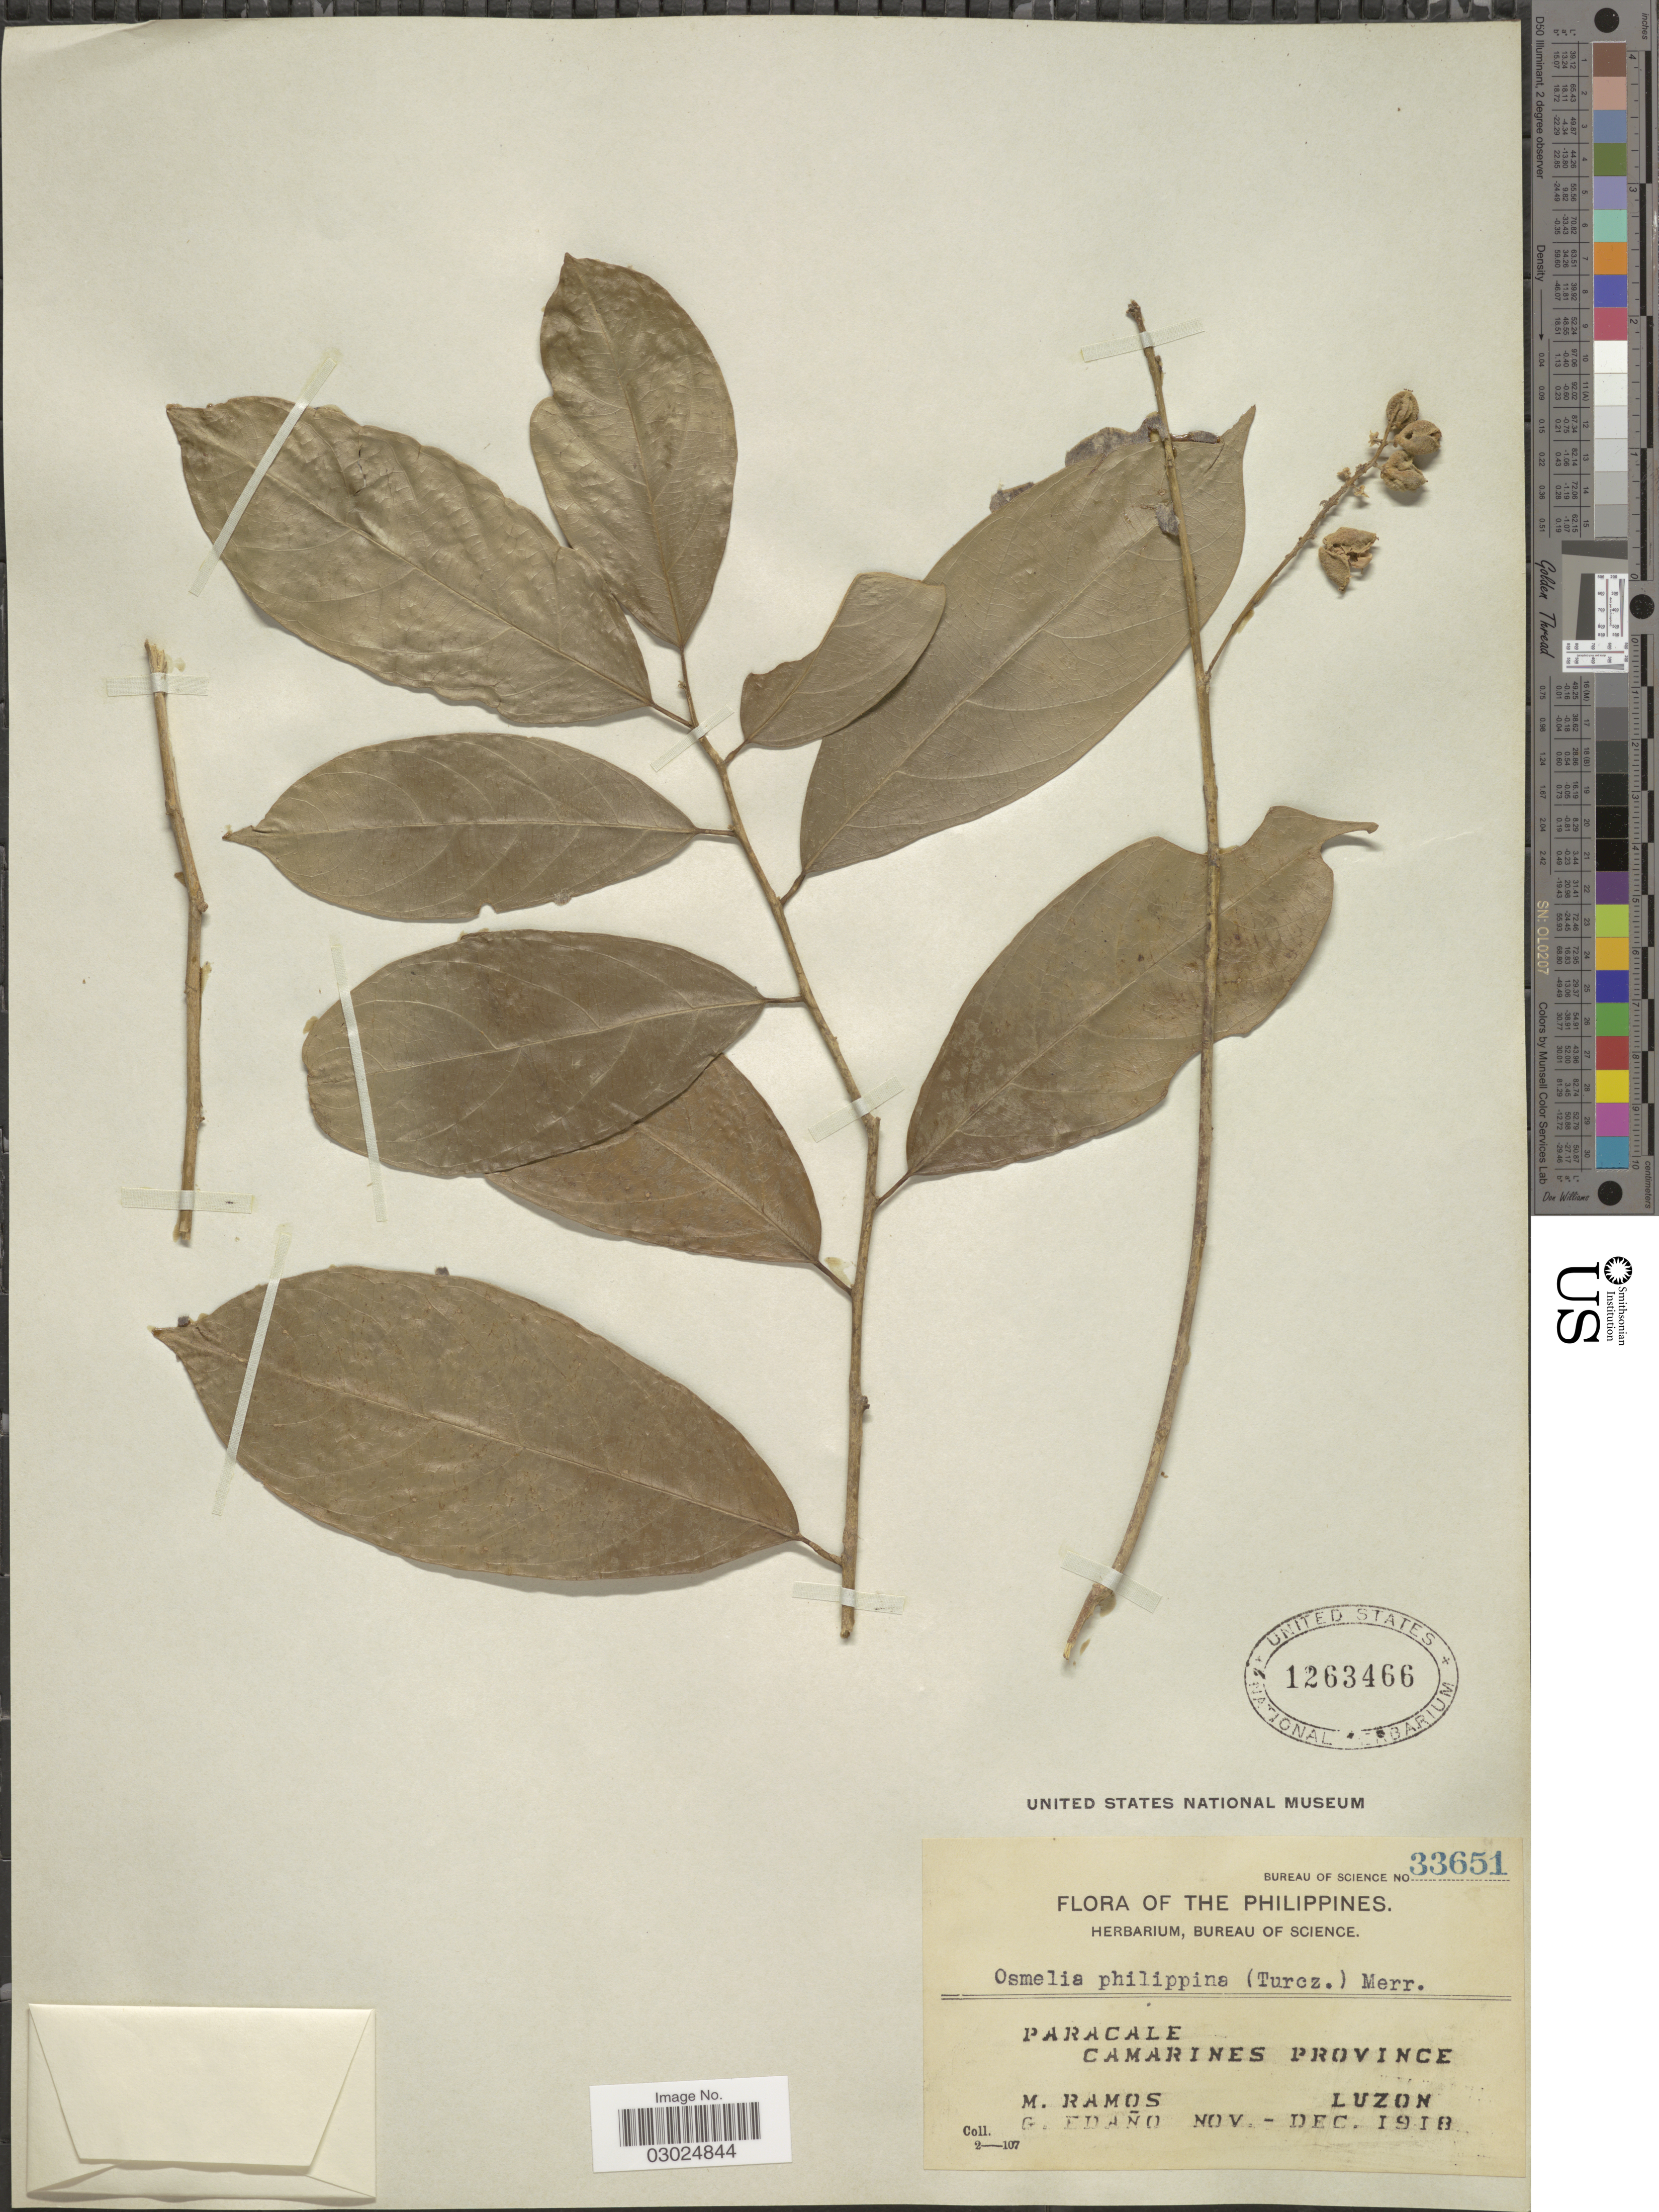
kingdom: Plantae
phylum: Tracheophyta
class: Magnoliopsida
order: Malpighiales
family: Salicaceae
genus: Osmelia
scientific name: Osmelia philippina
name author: (Turcz.) Benth.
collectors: M. Ramos & G. Edaño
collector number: Bureau of Science 33651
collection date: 1918-11/1918-12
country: Philippines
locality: Paracale, Camarines Province, Luzon.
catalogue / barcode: US 1263466